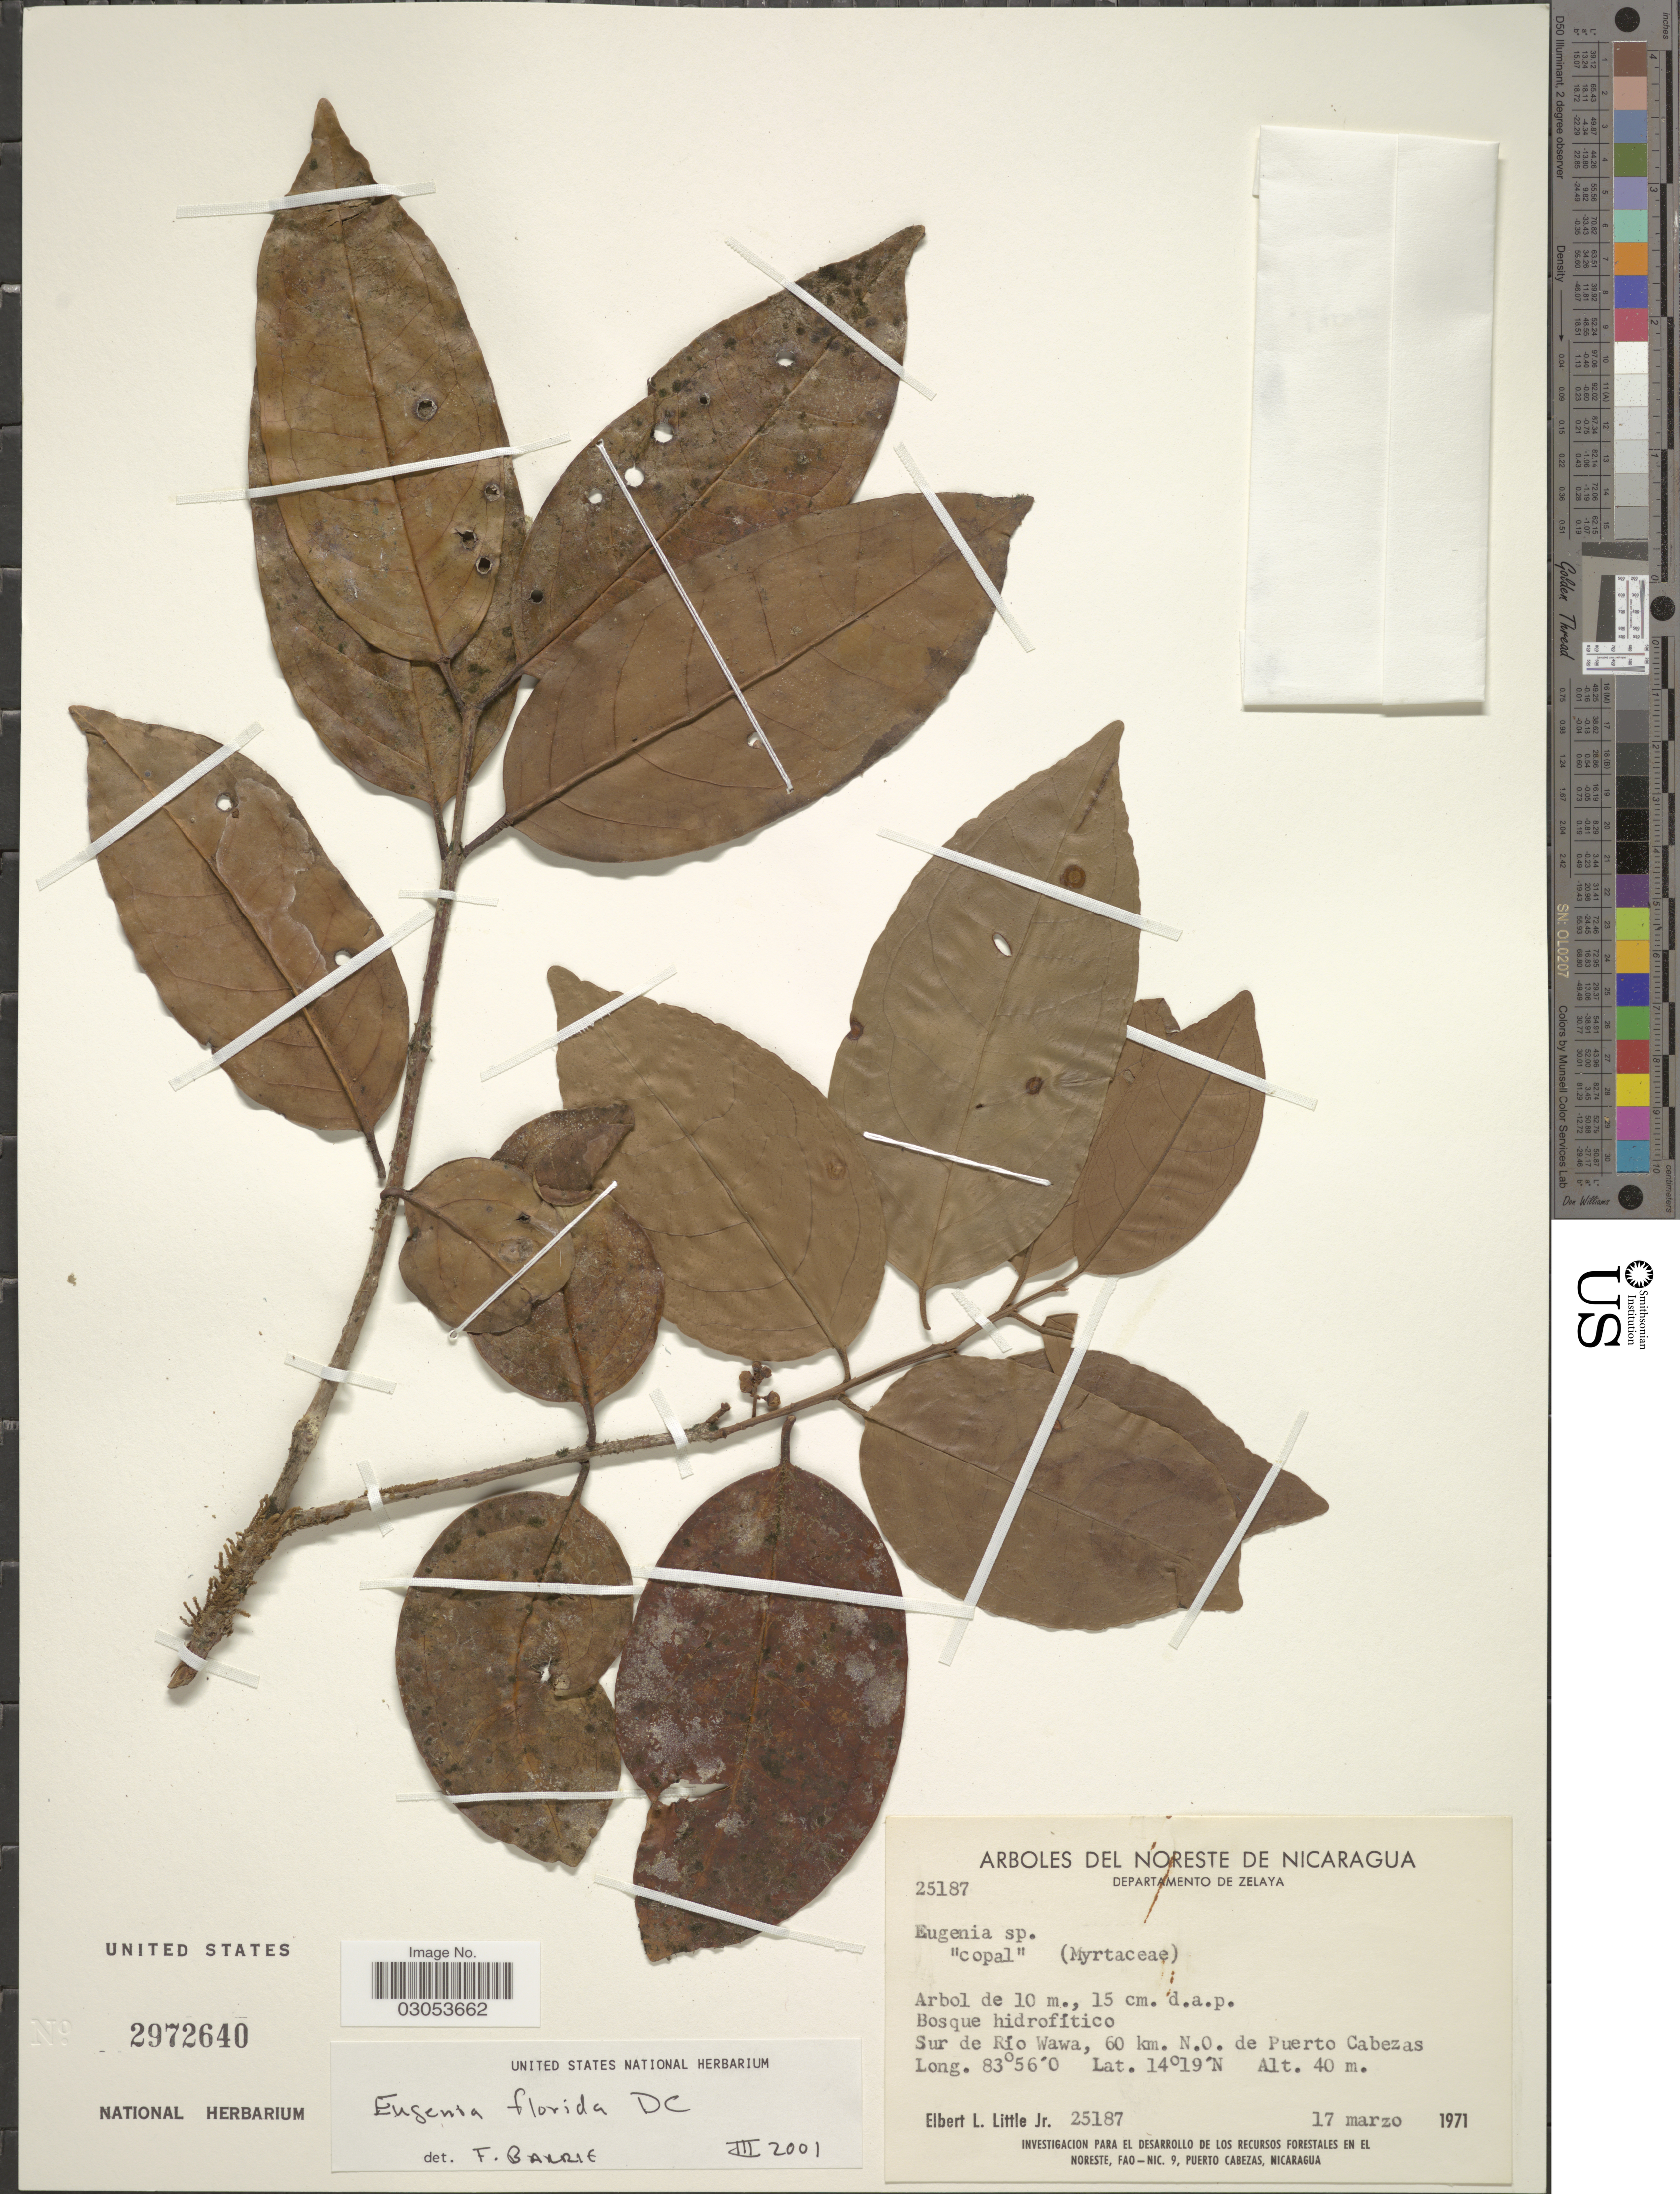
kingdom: Plantae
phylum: Tracheophyta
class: Magnoliopsida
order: Myrtales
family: Myrtaceae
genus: Eugenia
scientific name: Eugenia florida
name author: DC.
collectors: E. L. Little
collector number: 25187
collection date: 1971-03-17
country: Nicaragua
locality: Departamento de Zelaya. Sur de Río Wawa, 60 km. N.O de Puerto Cabezas.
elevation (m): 40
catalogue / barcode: US 2972640